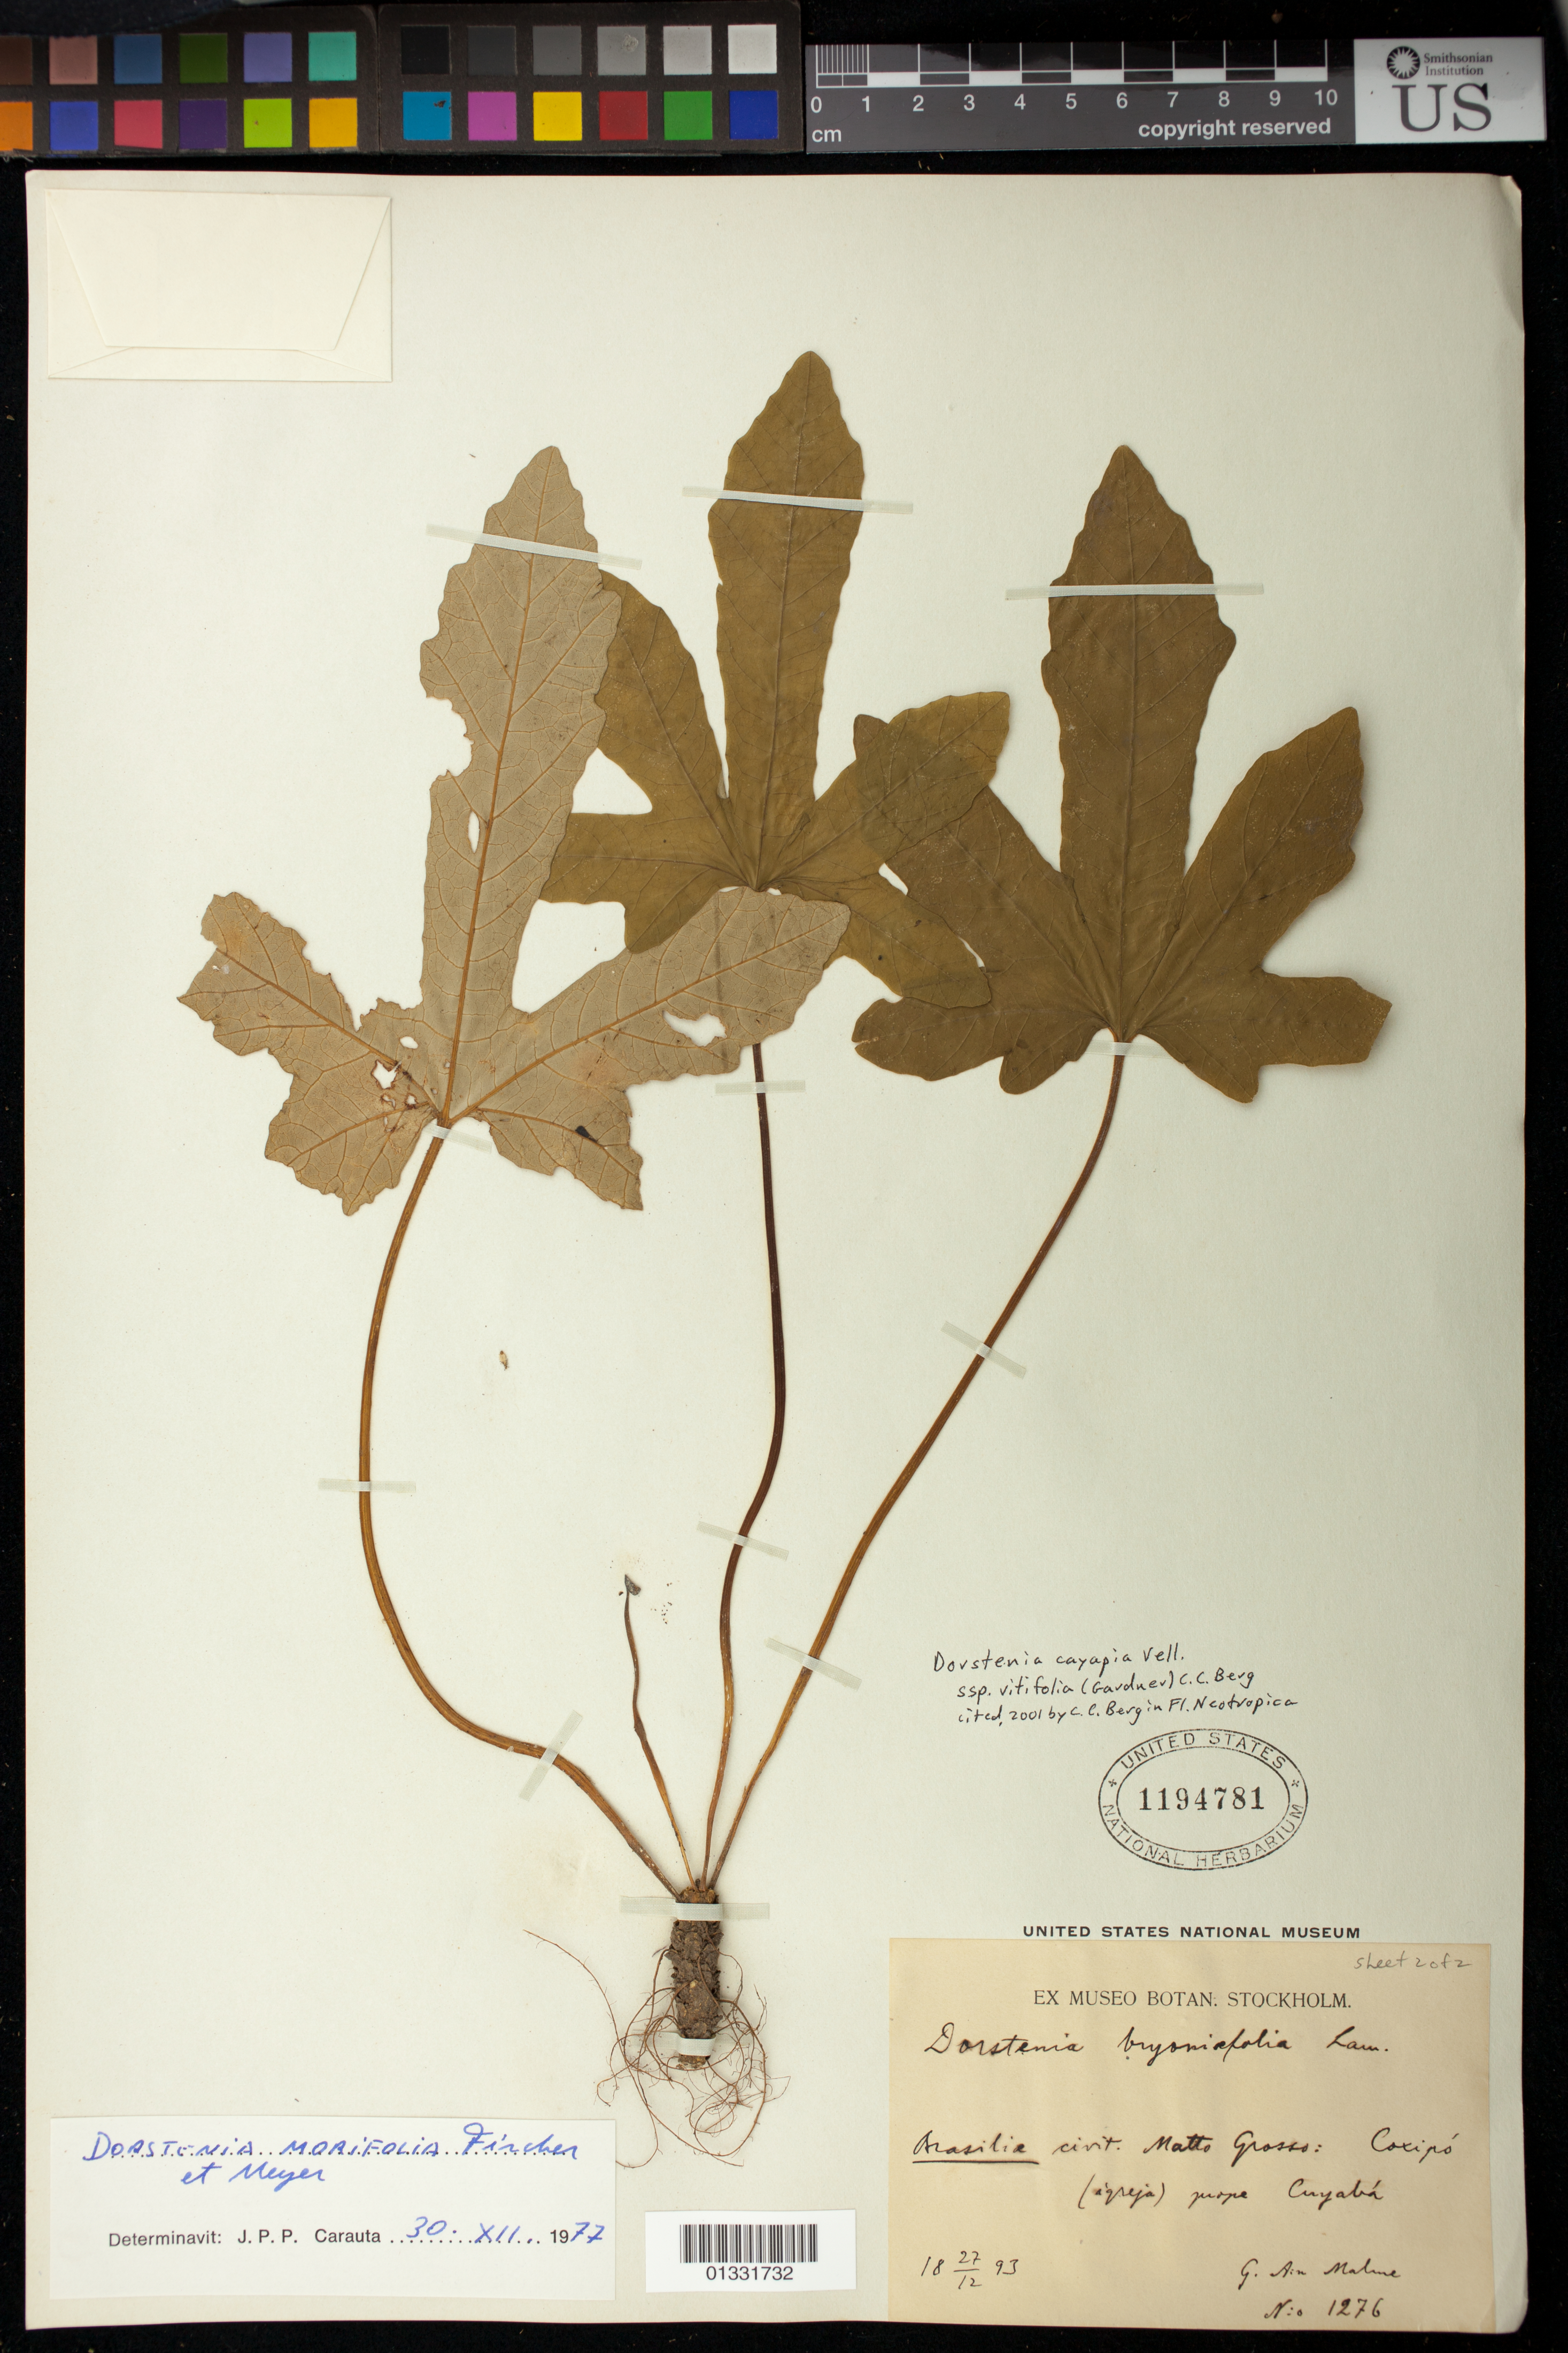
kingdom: Plantae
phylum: Tracheophyta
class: Magnoliopsida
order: Rosales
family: Moraceae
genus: Dorstenia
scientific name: Dorstenia cayapia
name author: Vell.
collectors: G. O. A. Malme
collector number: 1276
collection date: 1893-12-27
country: Brazil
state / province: Mato Grosso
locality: Matto Grosso: Coxipó (igreja) prope Cuyabá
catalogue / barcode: US 1194781